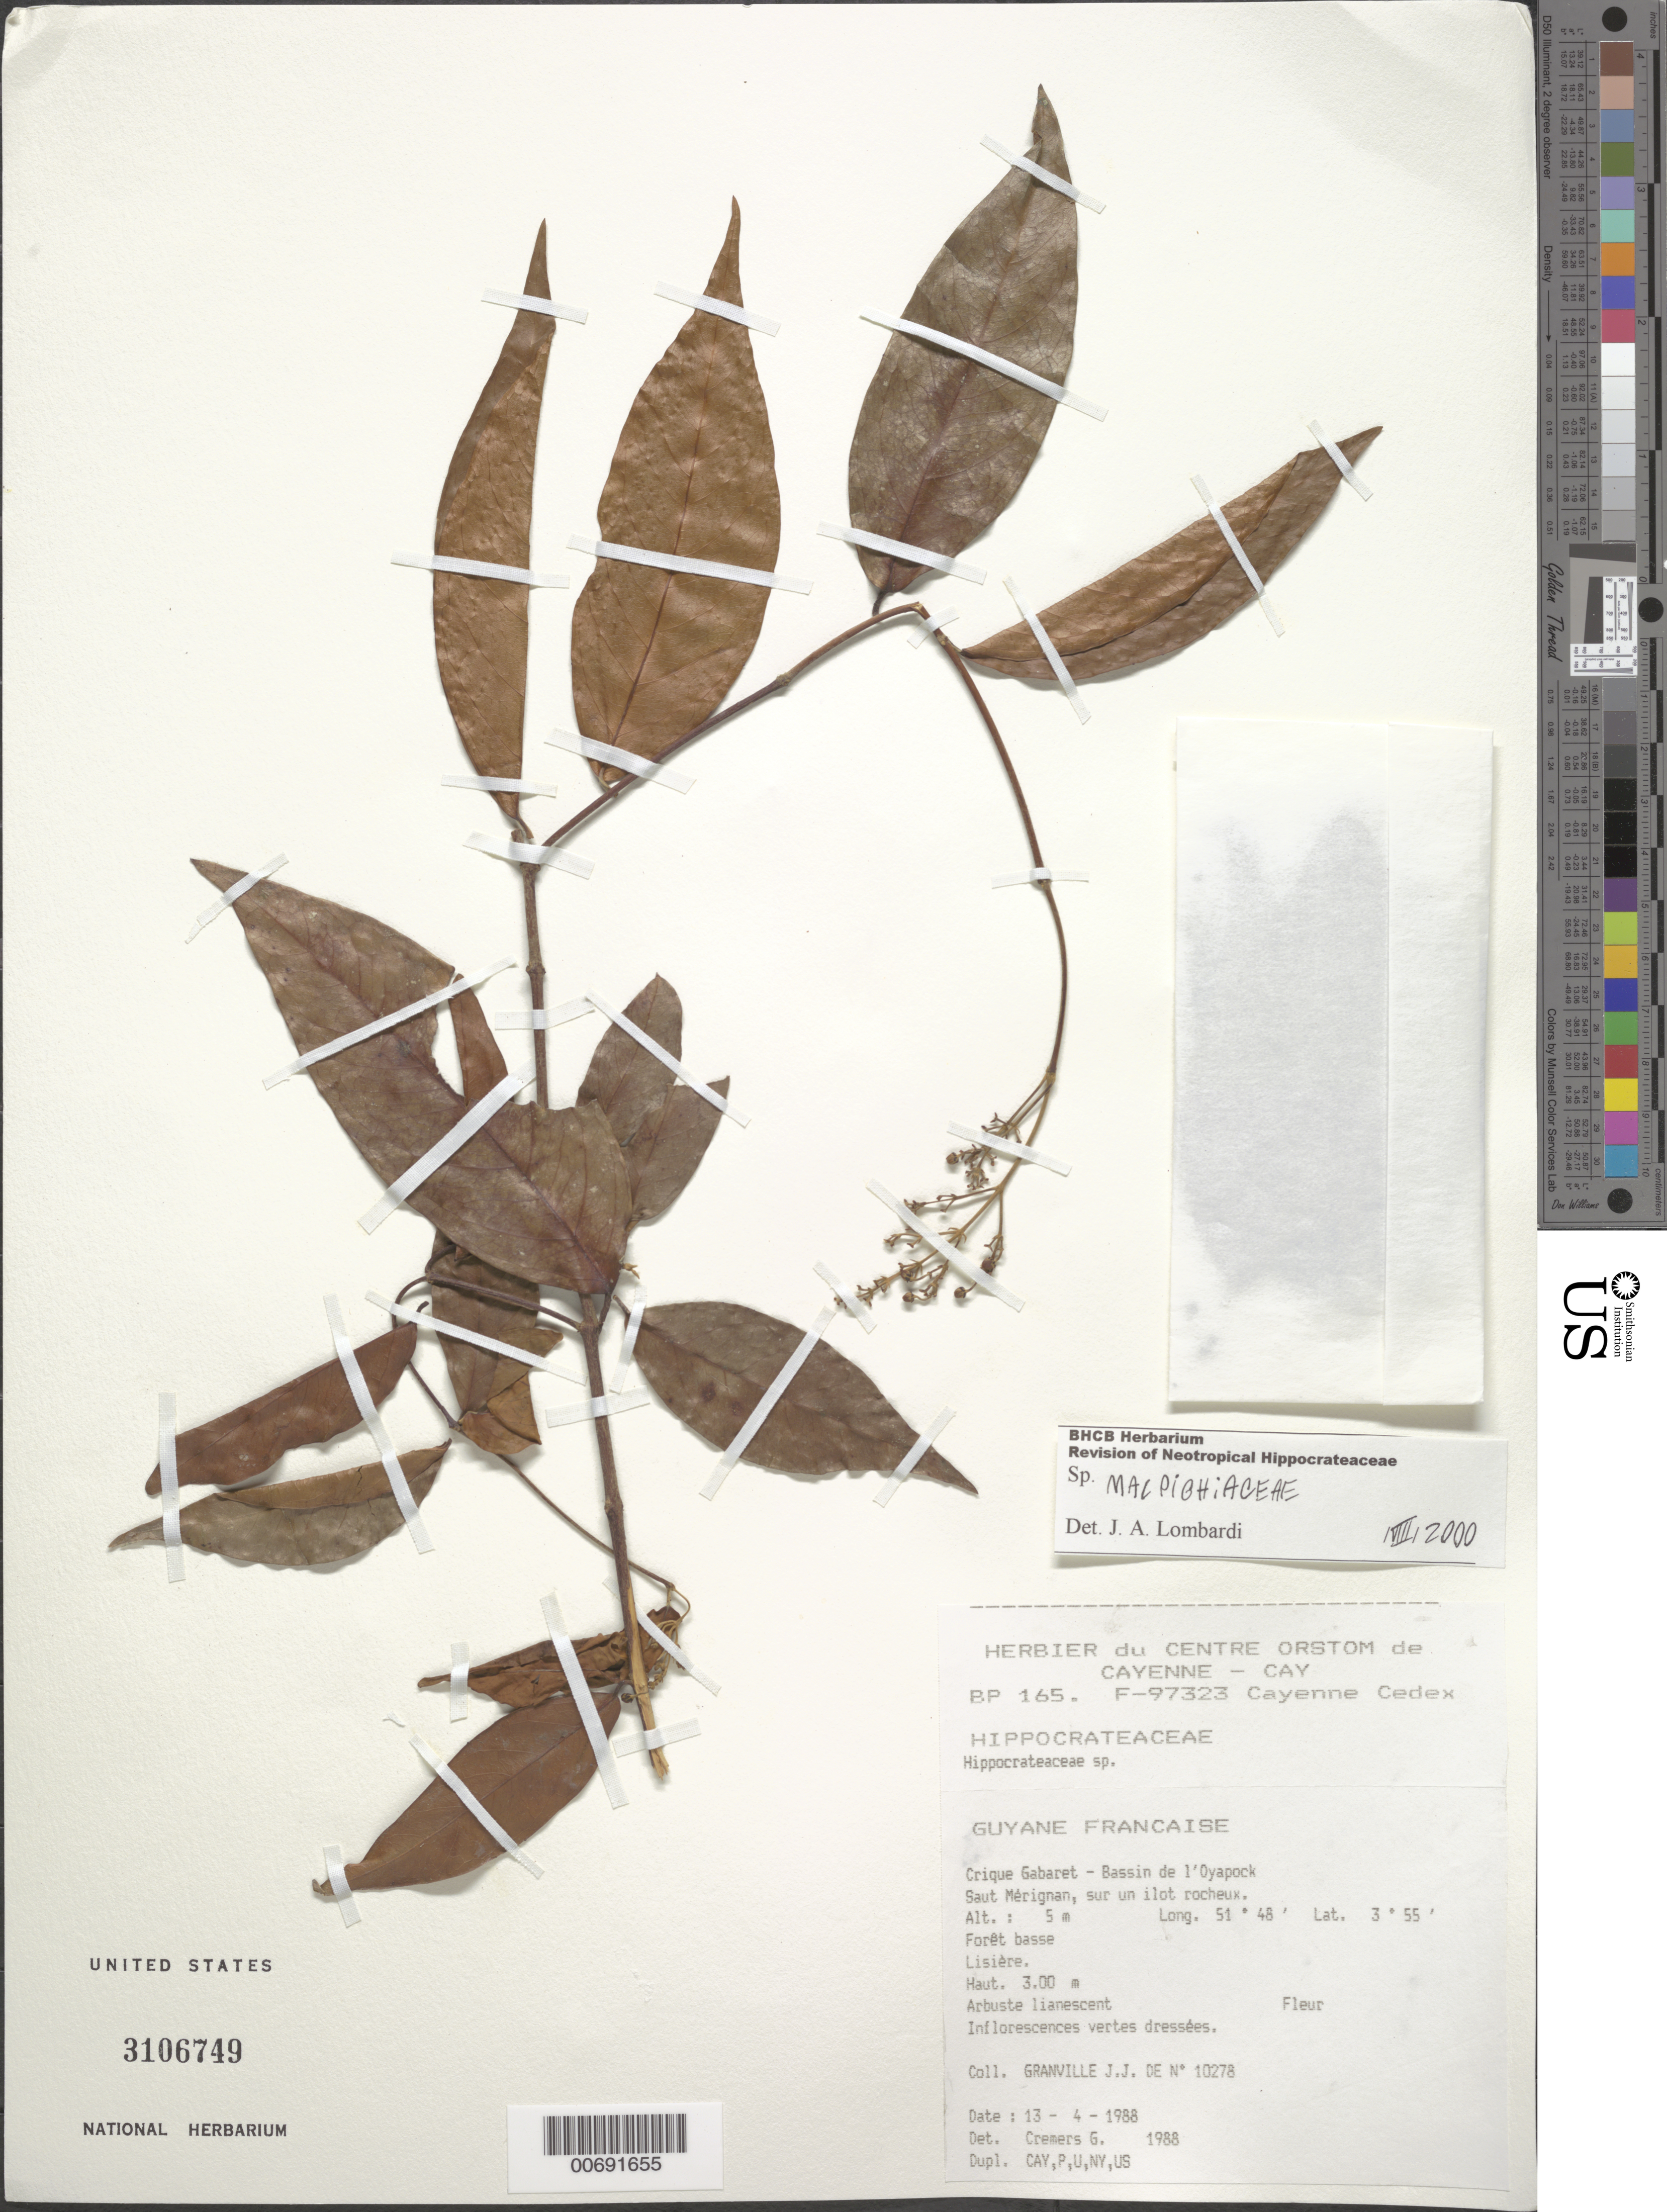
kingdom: Plantae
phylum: Tracheophyta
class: Magnoliopsida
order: Malpighiales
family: Malpighiaceae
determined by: Lombardi, Julio A.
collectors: J.-J. de Granville et al.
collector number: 10278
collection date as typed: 13-Apr-88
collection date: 1988-04-13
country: French Guiana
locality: Crique Gabaret, Bassin de l'Oyapock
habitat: Low forest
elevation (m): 5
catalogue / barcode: US 3106749